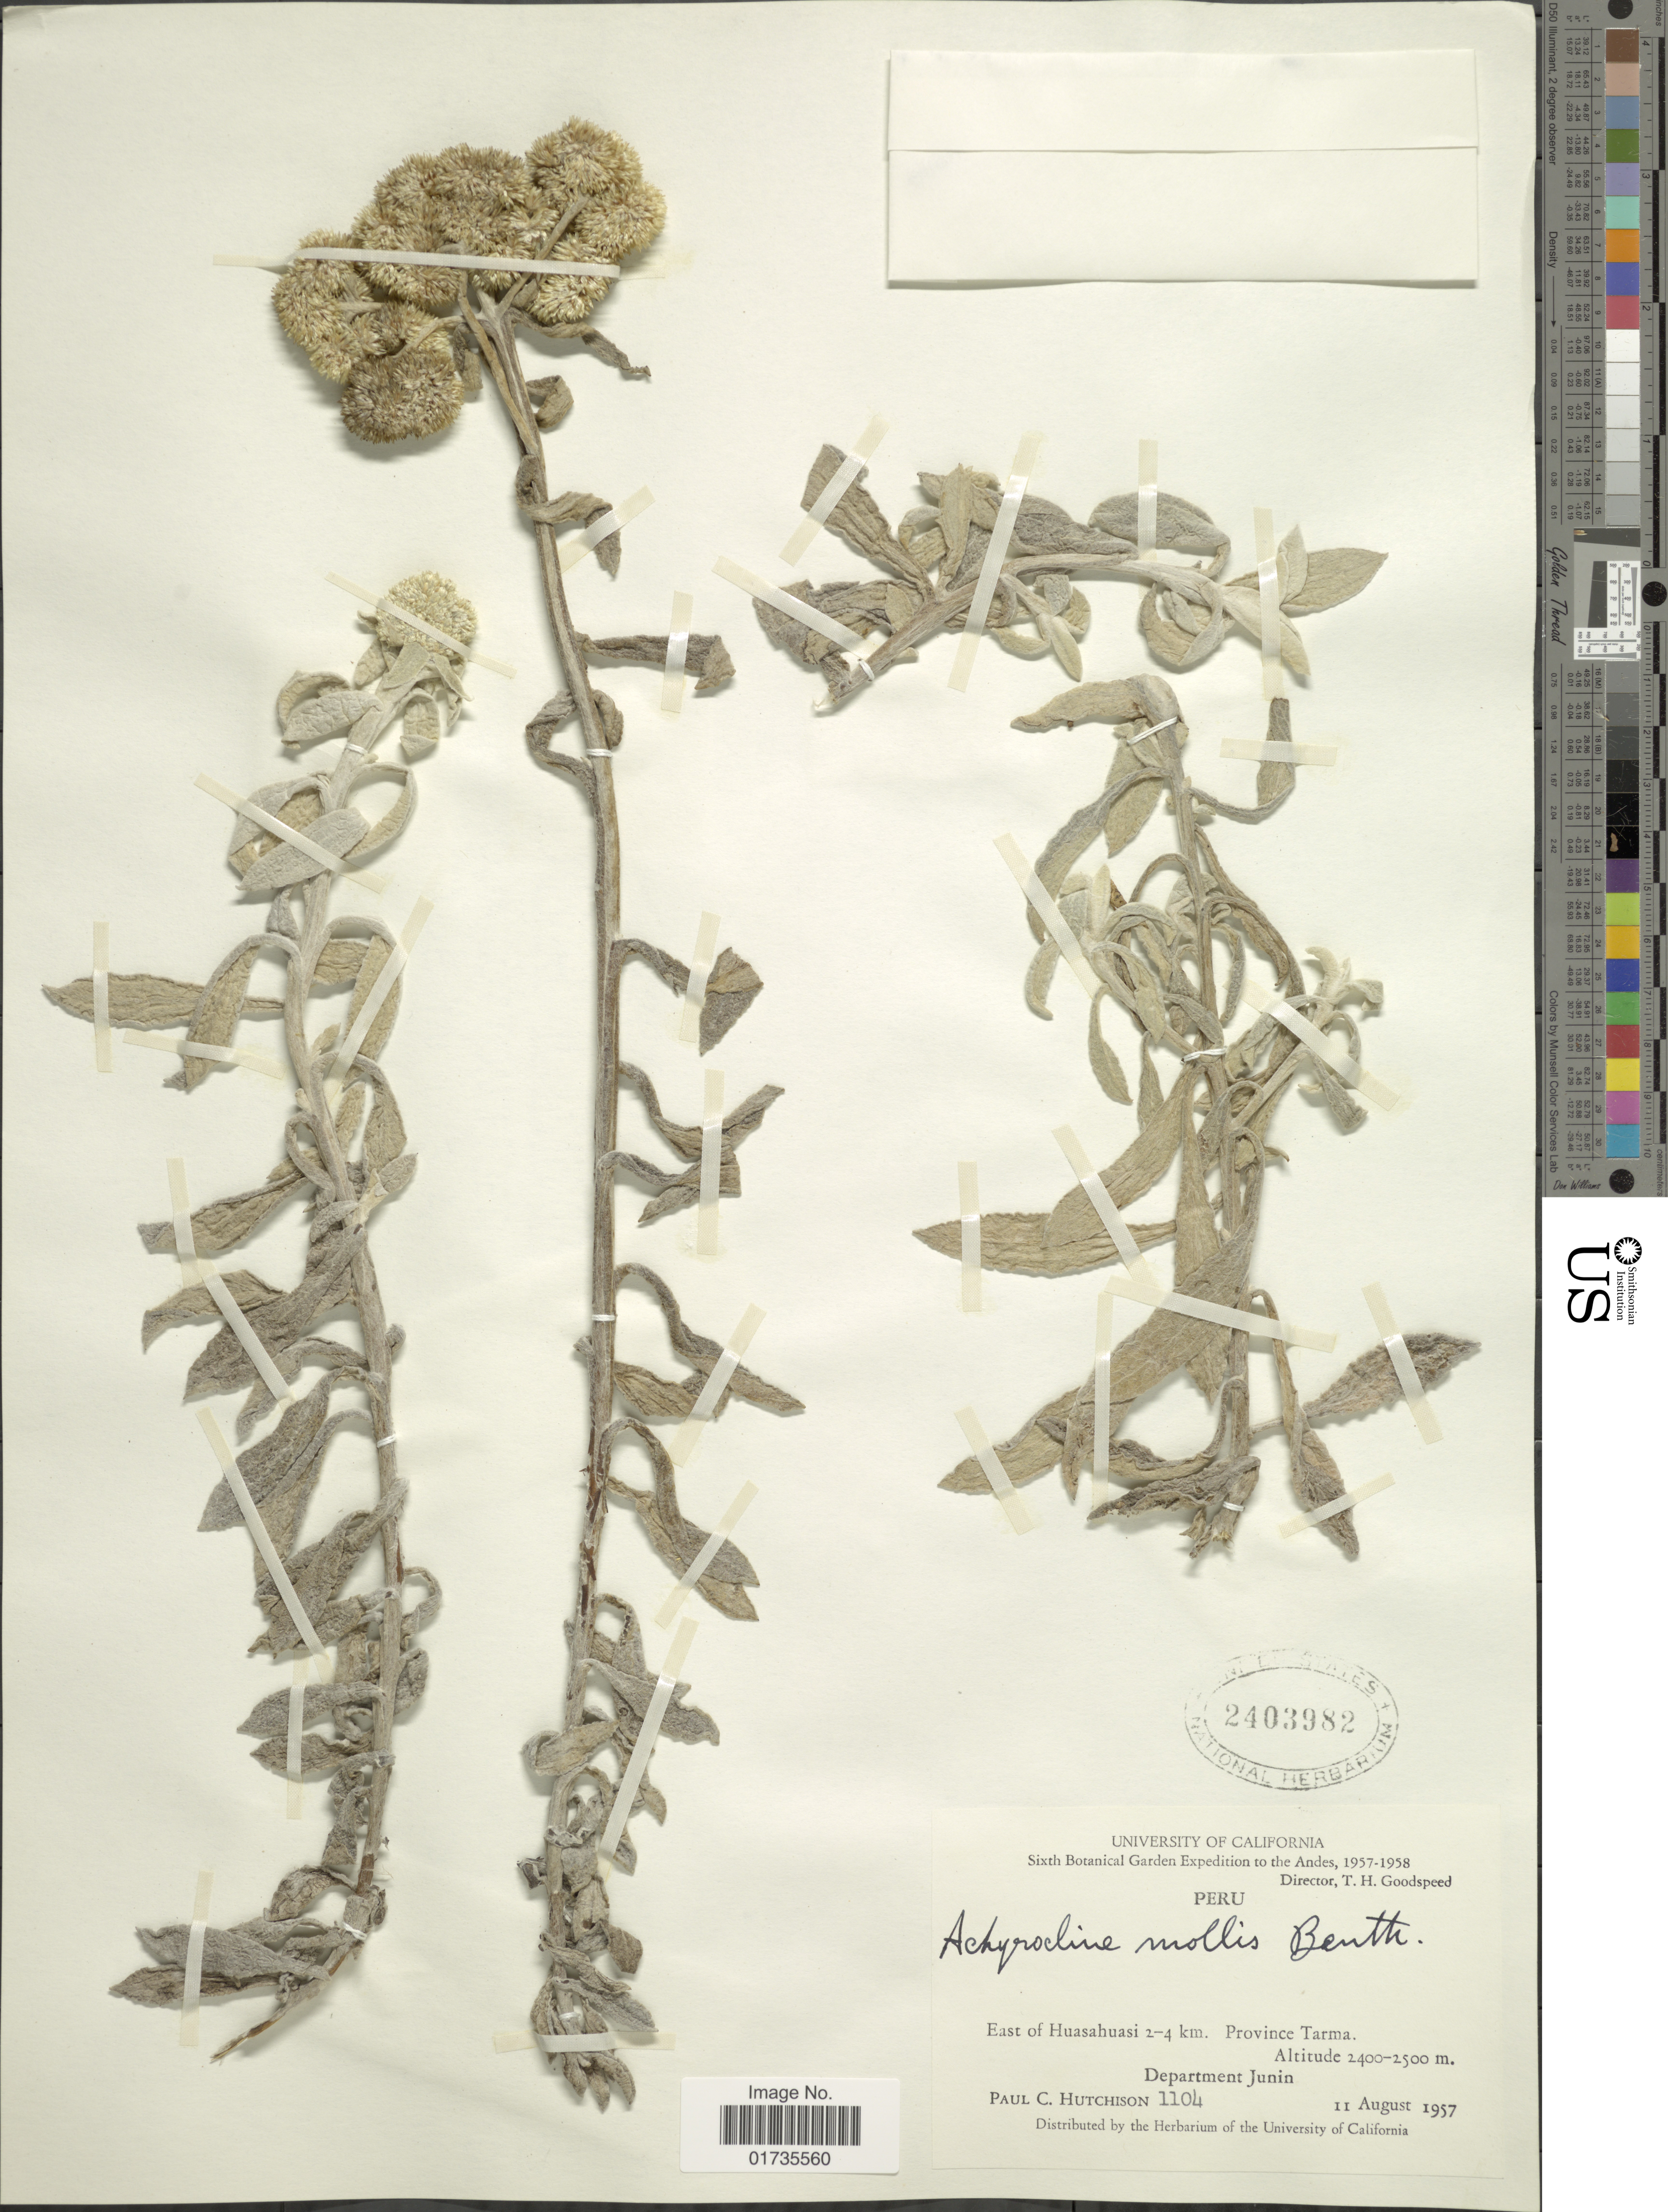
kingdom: Plantae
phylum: Tracheophyta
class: Magnoliopsida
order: Asterales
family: Asteraceae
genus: Achyrocline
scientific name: Achyrocline mollis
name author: Benth.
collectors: P. C. Hutchison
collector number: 1104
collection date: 1957-08-11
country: Peru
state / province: Junín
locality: Peru. East of huasahuasi 2-4 km. Province Tarma. Department Junin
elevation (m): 2400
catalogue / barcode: US 2403982